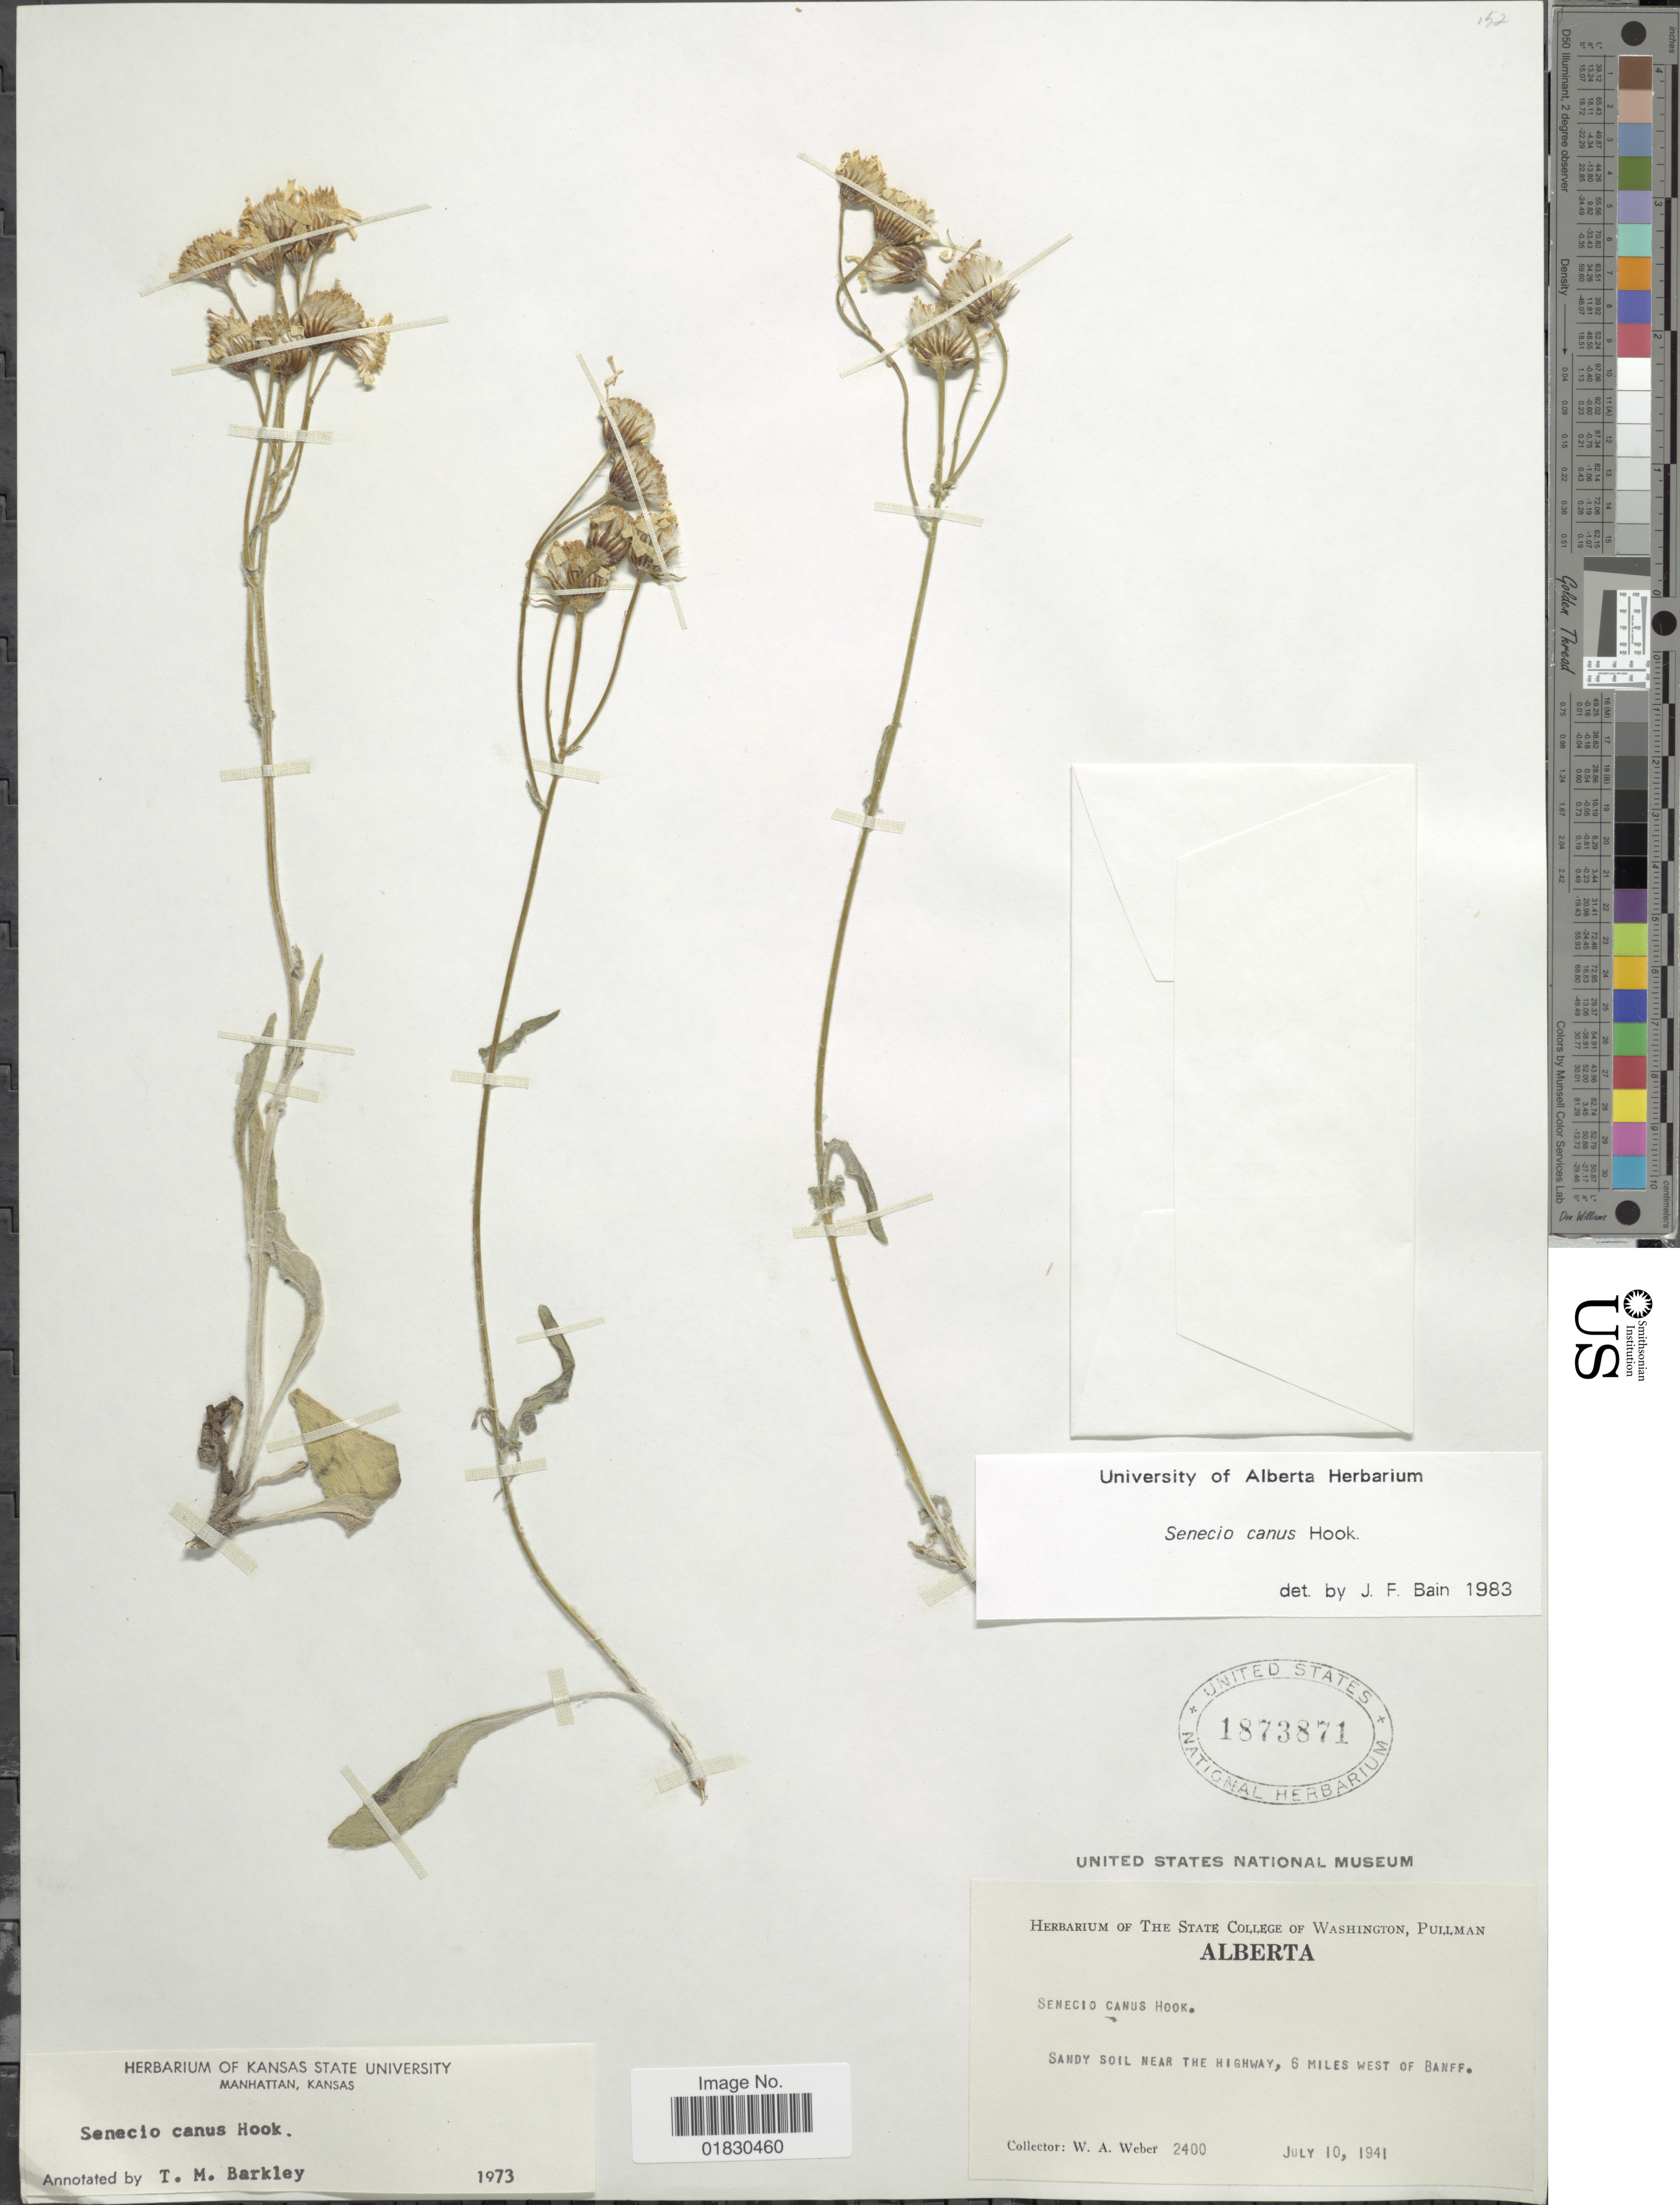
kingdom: Plantae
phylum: Tracheophyta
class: Magnoliopsida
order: Asterales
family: Asteraceae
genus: Packera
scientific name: Packera cana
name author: (Hook.) W.A. Weber & Á. Löve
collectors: W. A. Weber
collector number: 2400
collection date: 1941-07-10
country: Canada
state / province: Alberta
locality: Sandy soil near the Highway, 6 miles west of Banff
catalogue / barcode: US 1873871